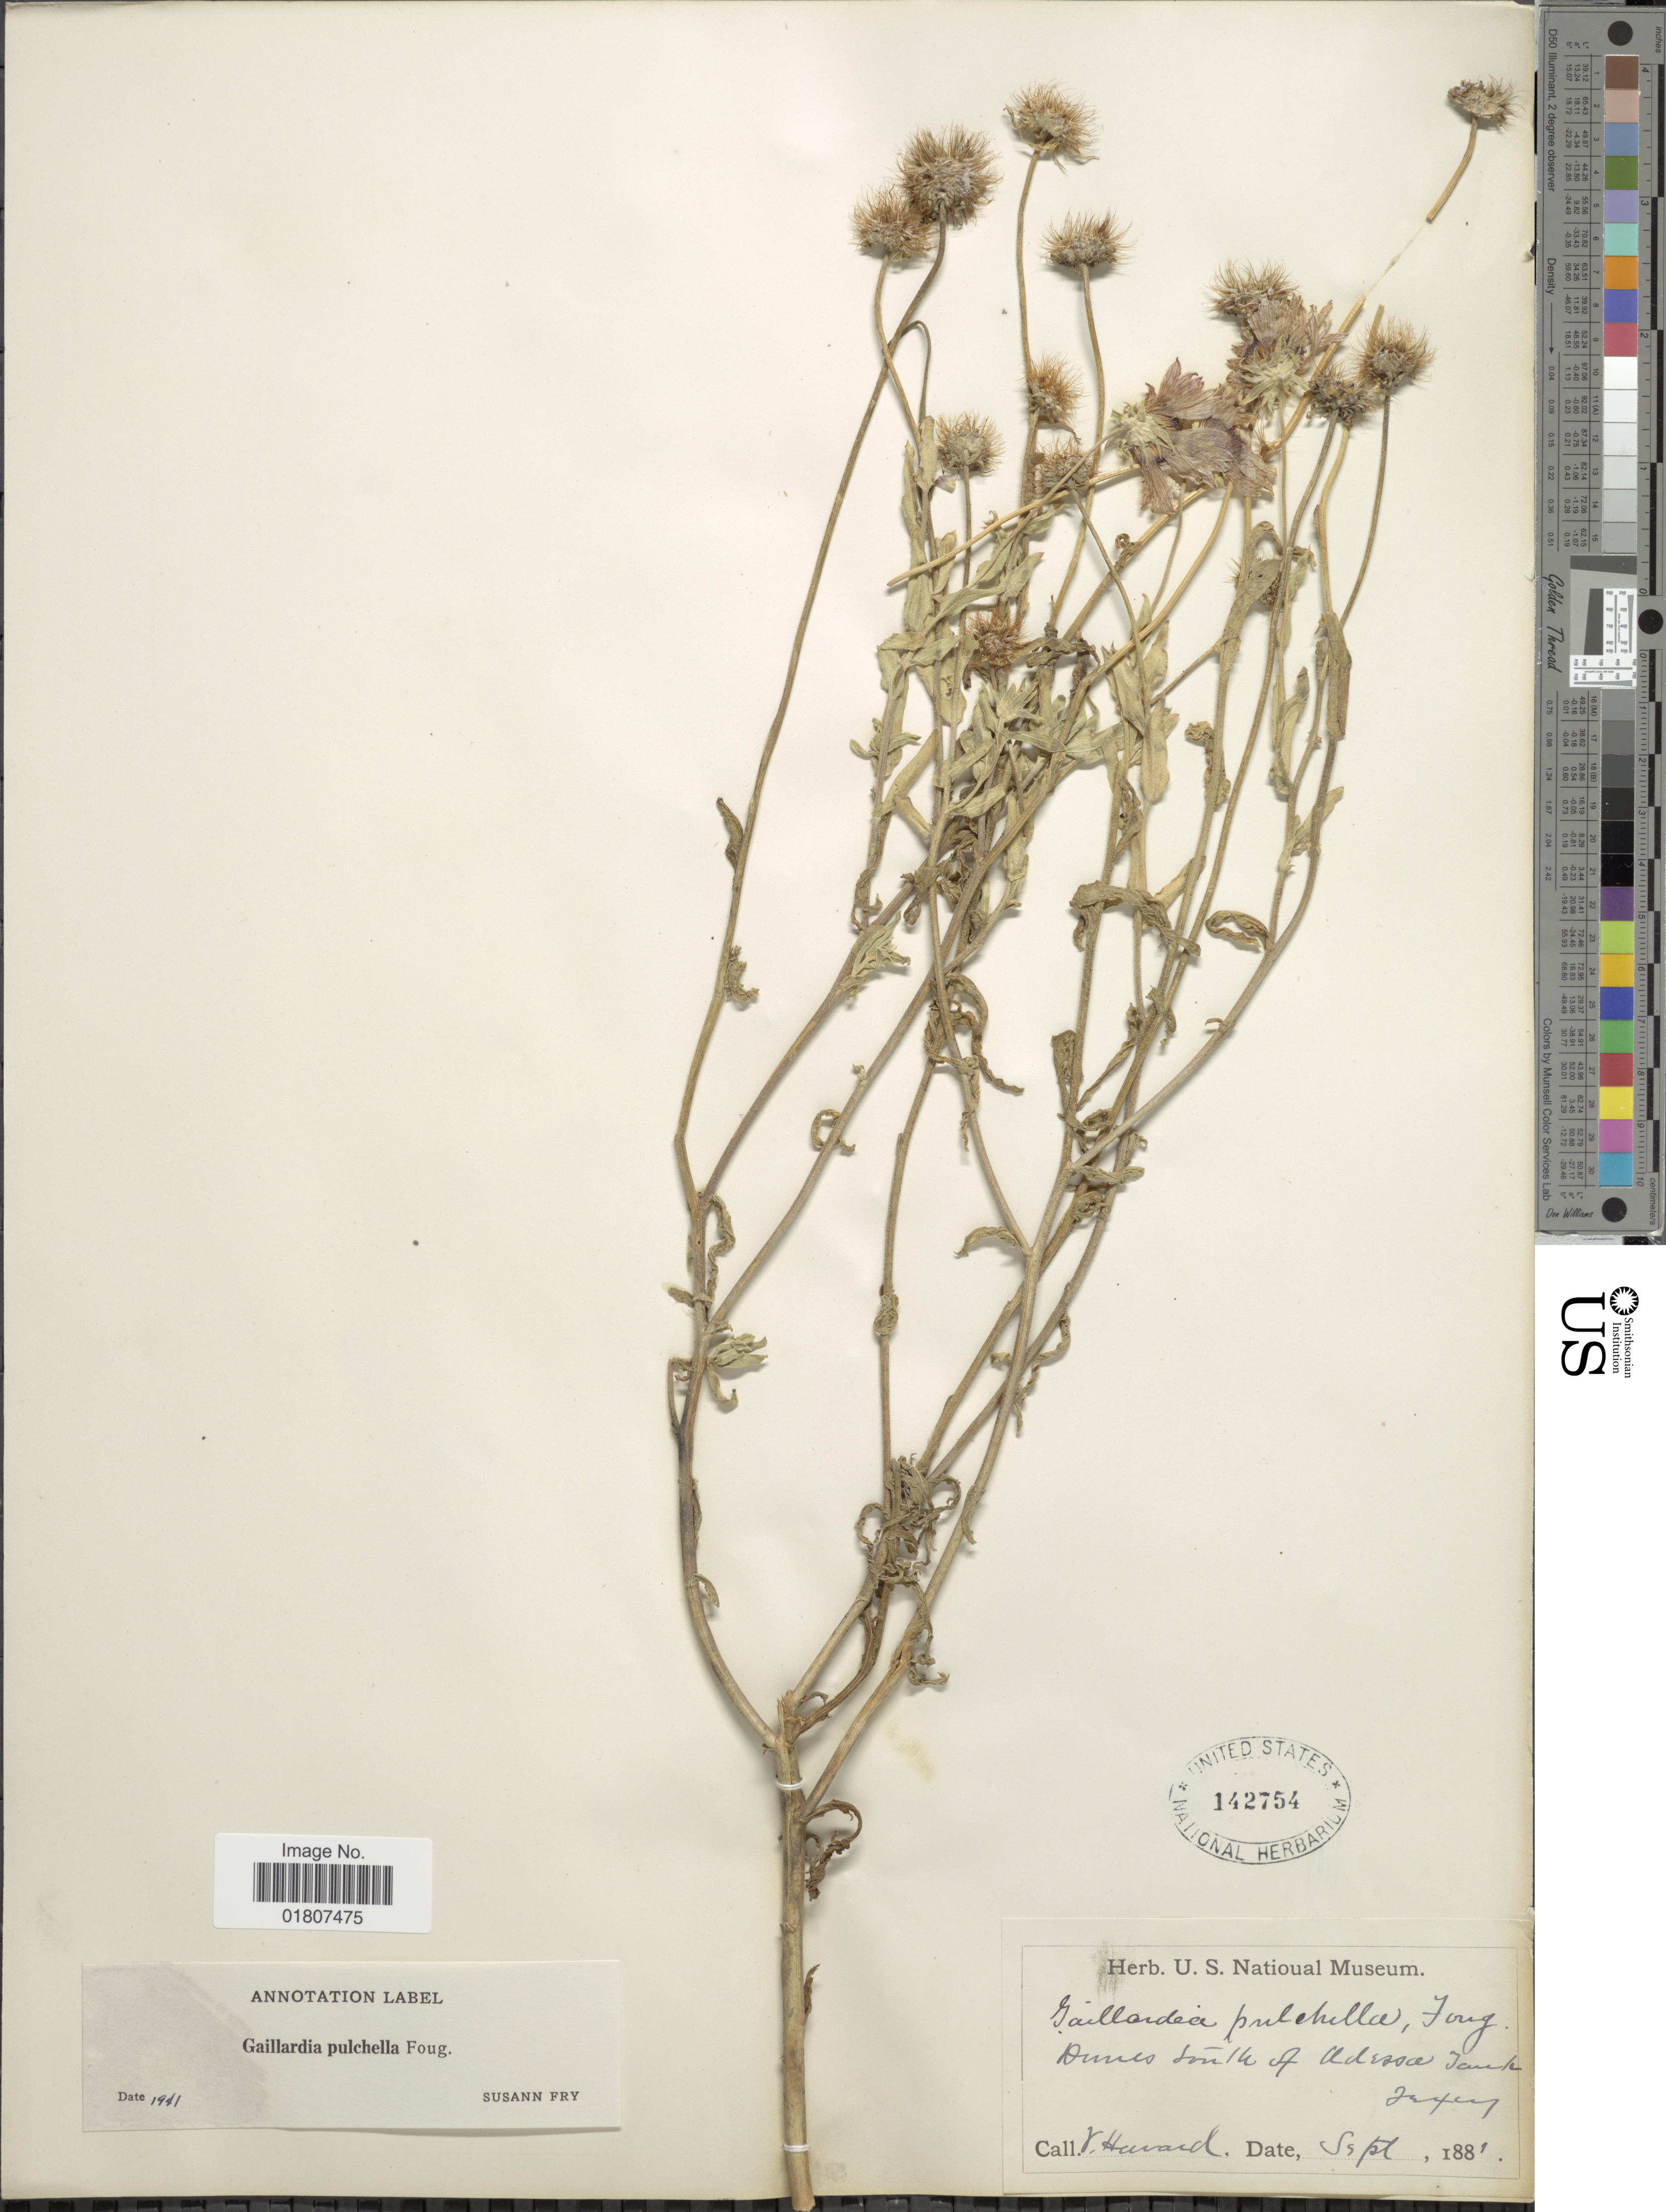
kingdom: Plantae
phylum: Tracheophyta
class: Magnoliopsida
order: Asterales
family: Asteraceae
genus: Gaillardia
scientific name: Gaillardia pulchella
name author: Foug.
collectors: V. Havard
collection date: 1881-09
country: United States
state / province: Texas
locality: Dunes south of Odessa Park.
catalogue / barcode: US 142754